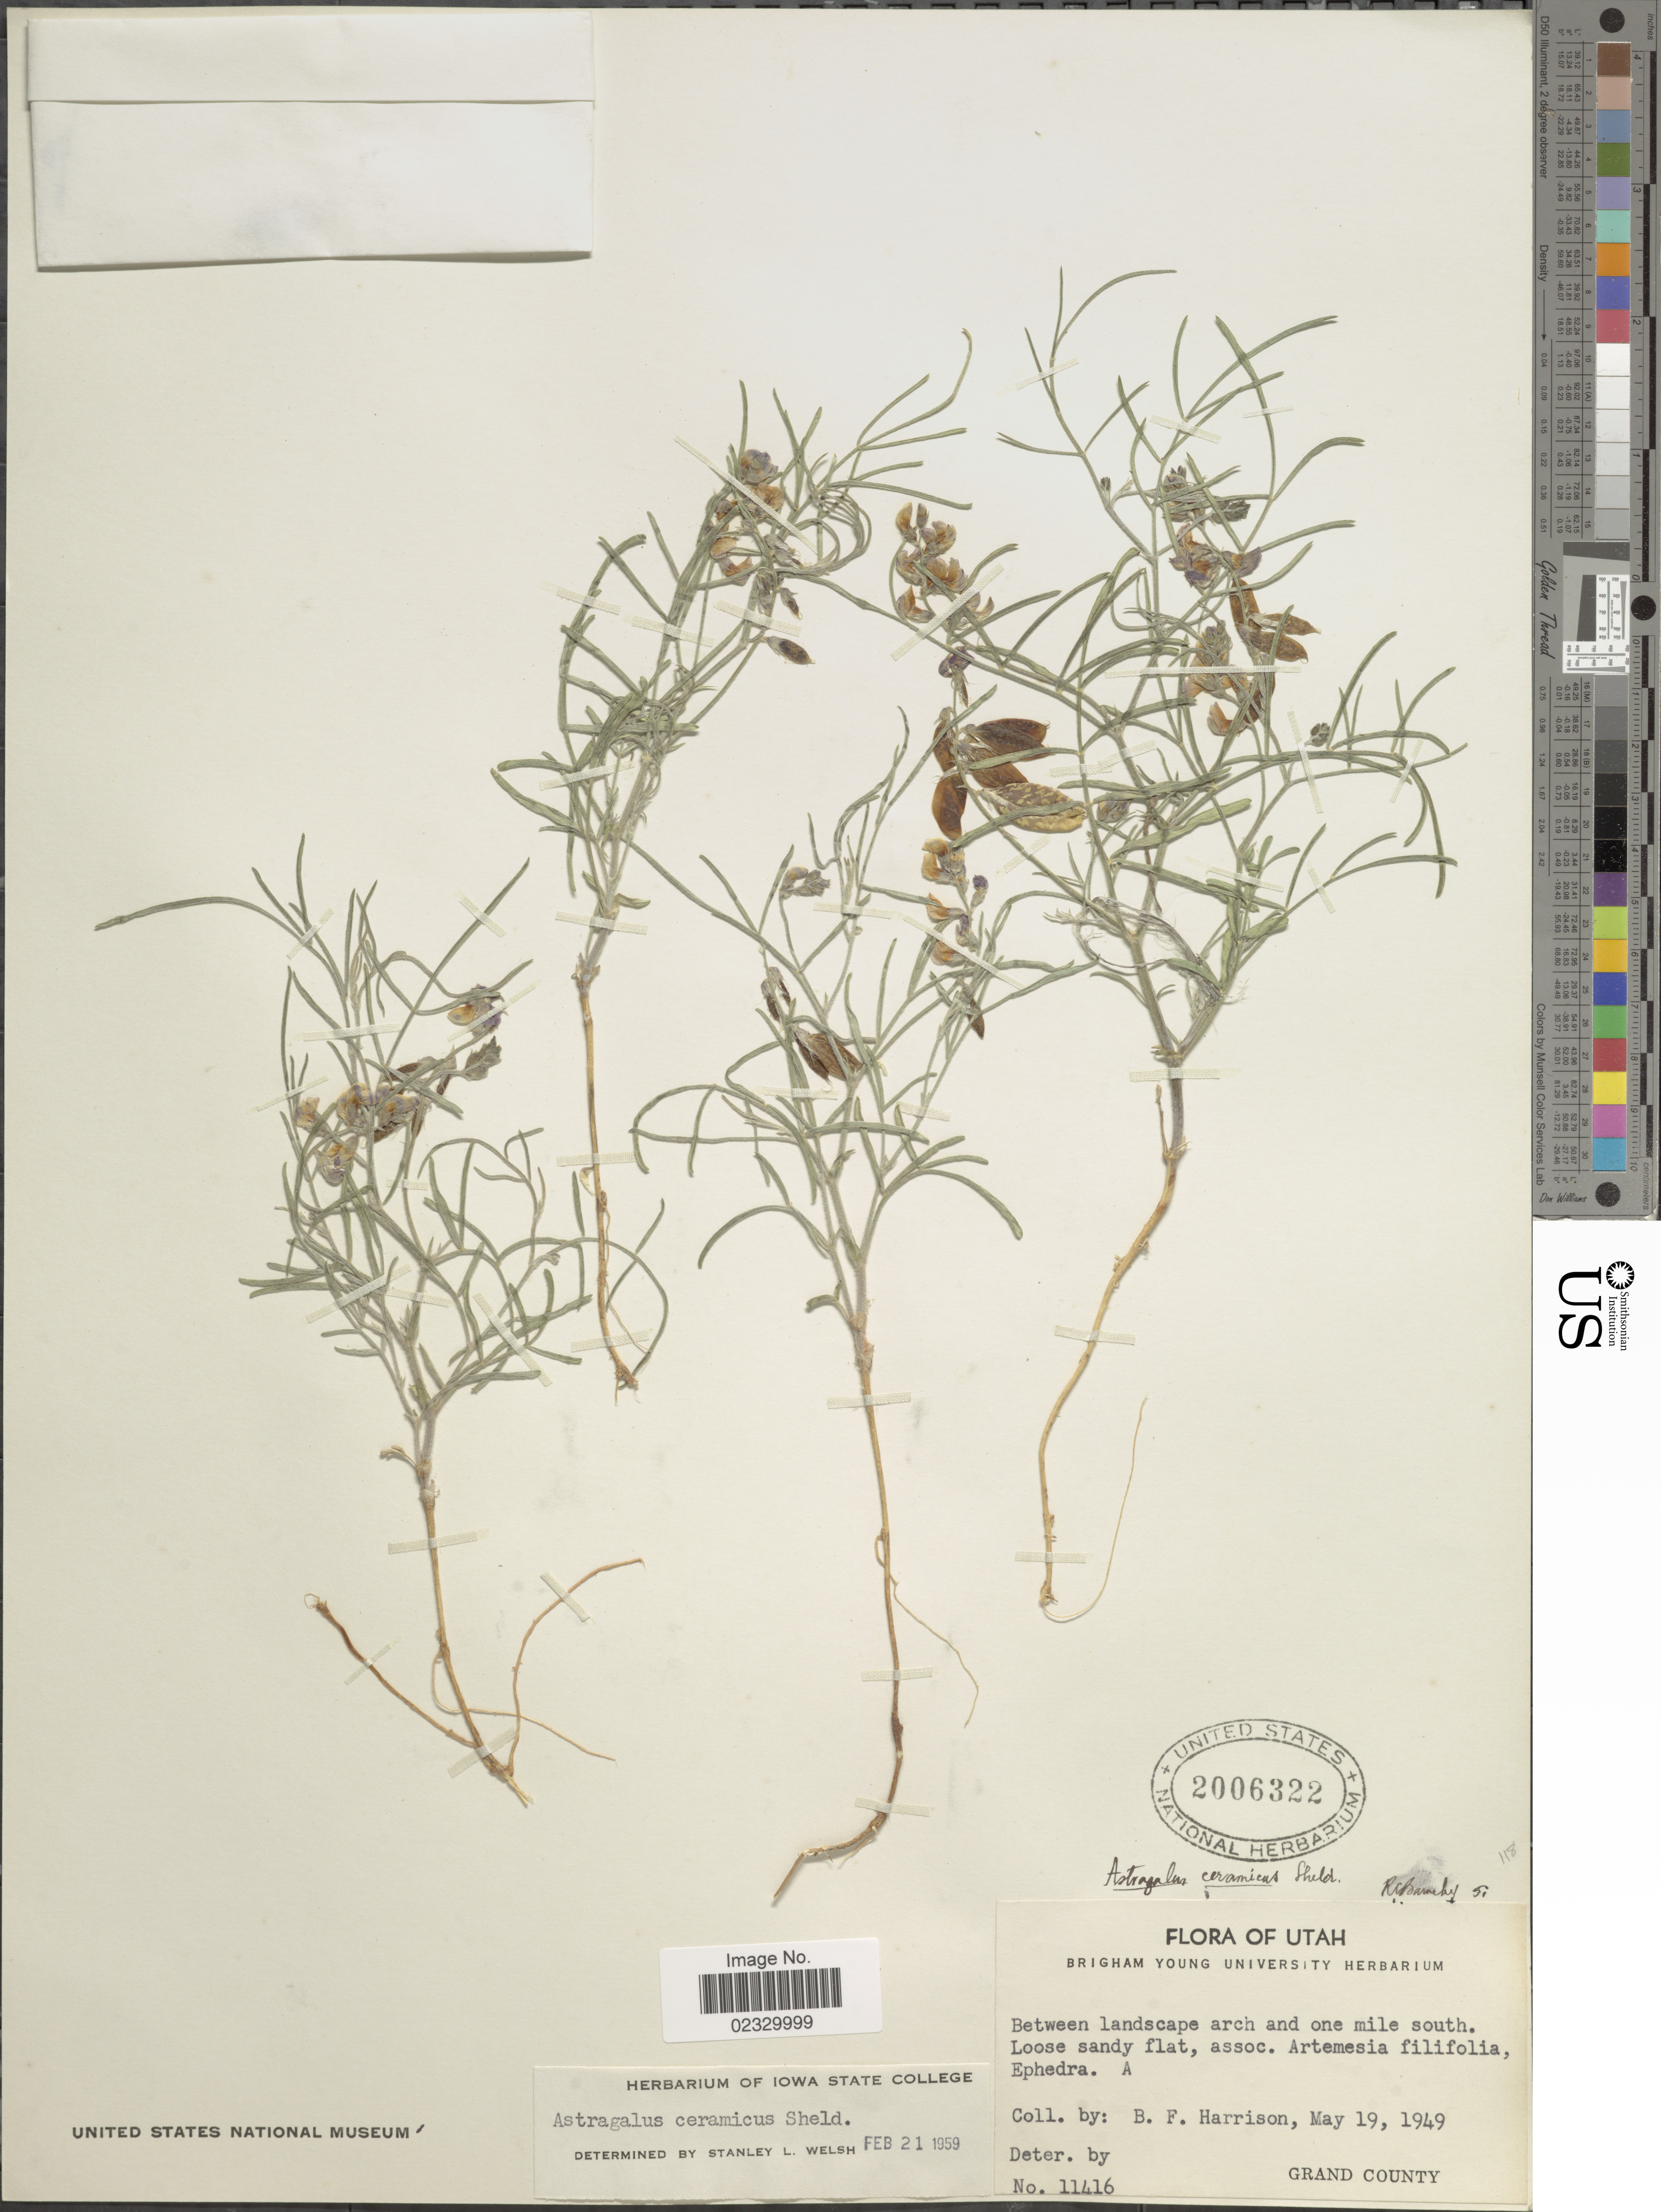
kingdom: Plantae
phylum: Tracheophyta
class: Magnoliopsida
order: Fabales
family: Fabaceae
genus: Astragalus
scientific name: Astragalus ceramicus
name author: E. Sheld.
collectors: B. F. Harrison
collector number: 11416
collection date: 1949-05-19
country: United States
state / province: Utah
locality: Between landscape arch and one mile south. Grand County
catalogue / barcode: US 2006322